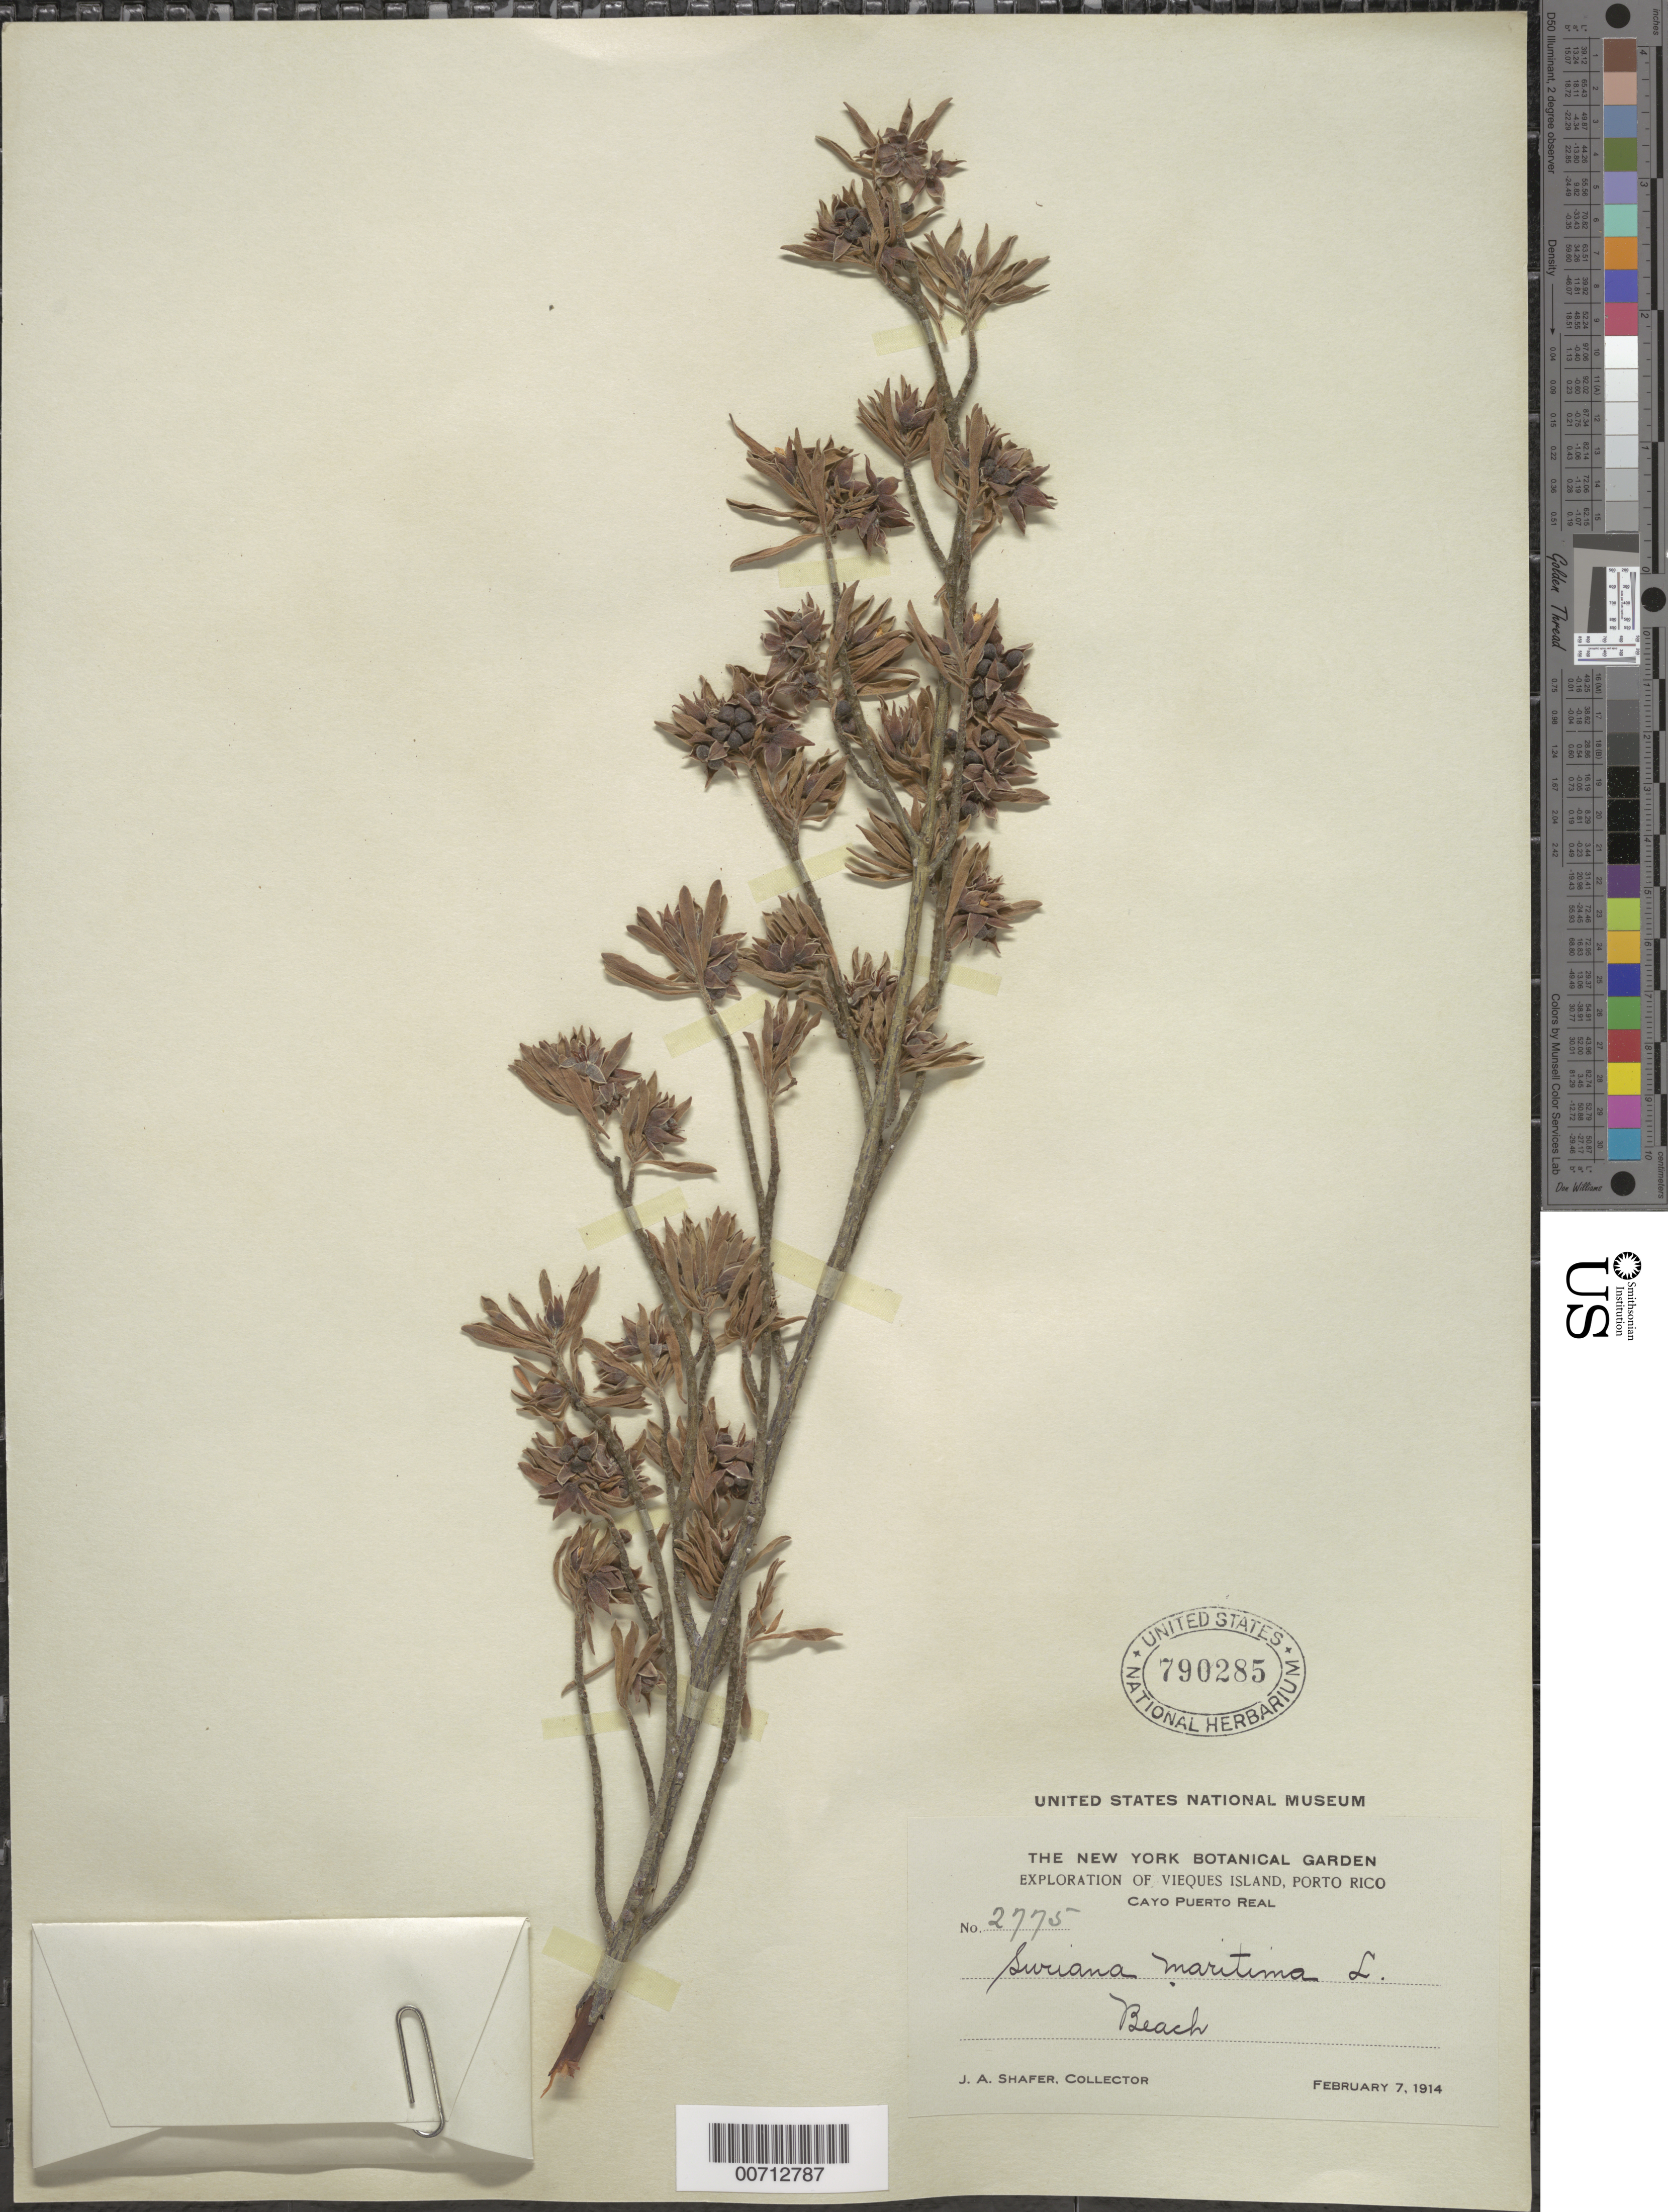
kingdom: Plantae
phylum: Tracheophyta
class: Magnoliopsida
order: Fabales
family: Surianaceae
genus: Suriana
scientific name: Suriana maritima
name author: L.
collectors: J. A. Shafer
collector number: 2775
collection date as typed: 07 Feb 1914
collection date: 1914-02-07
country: Puerto Rico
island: Vieques Island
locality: Cayo Puerto Real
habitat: Beach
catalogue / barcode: US 790285